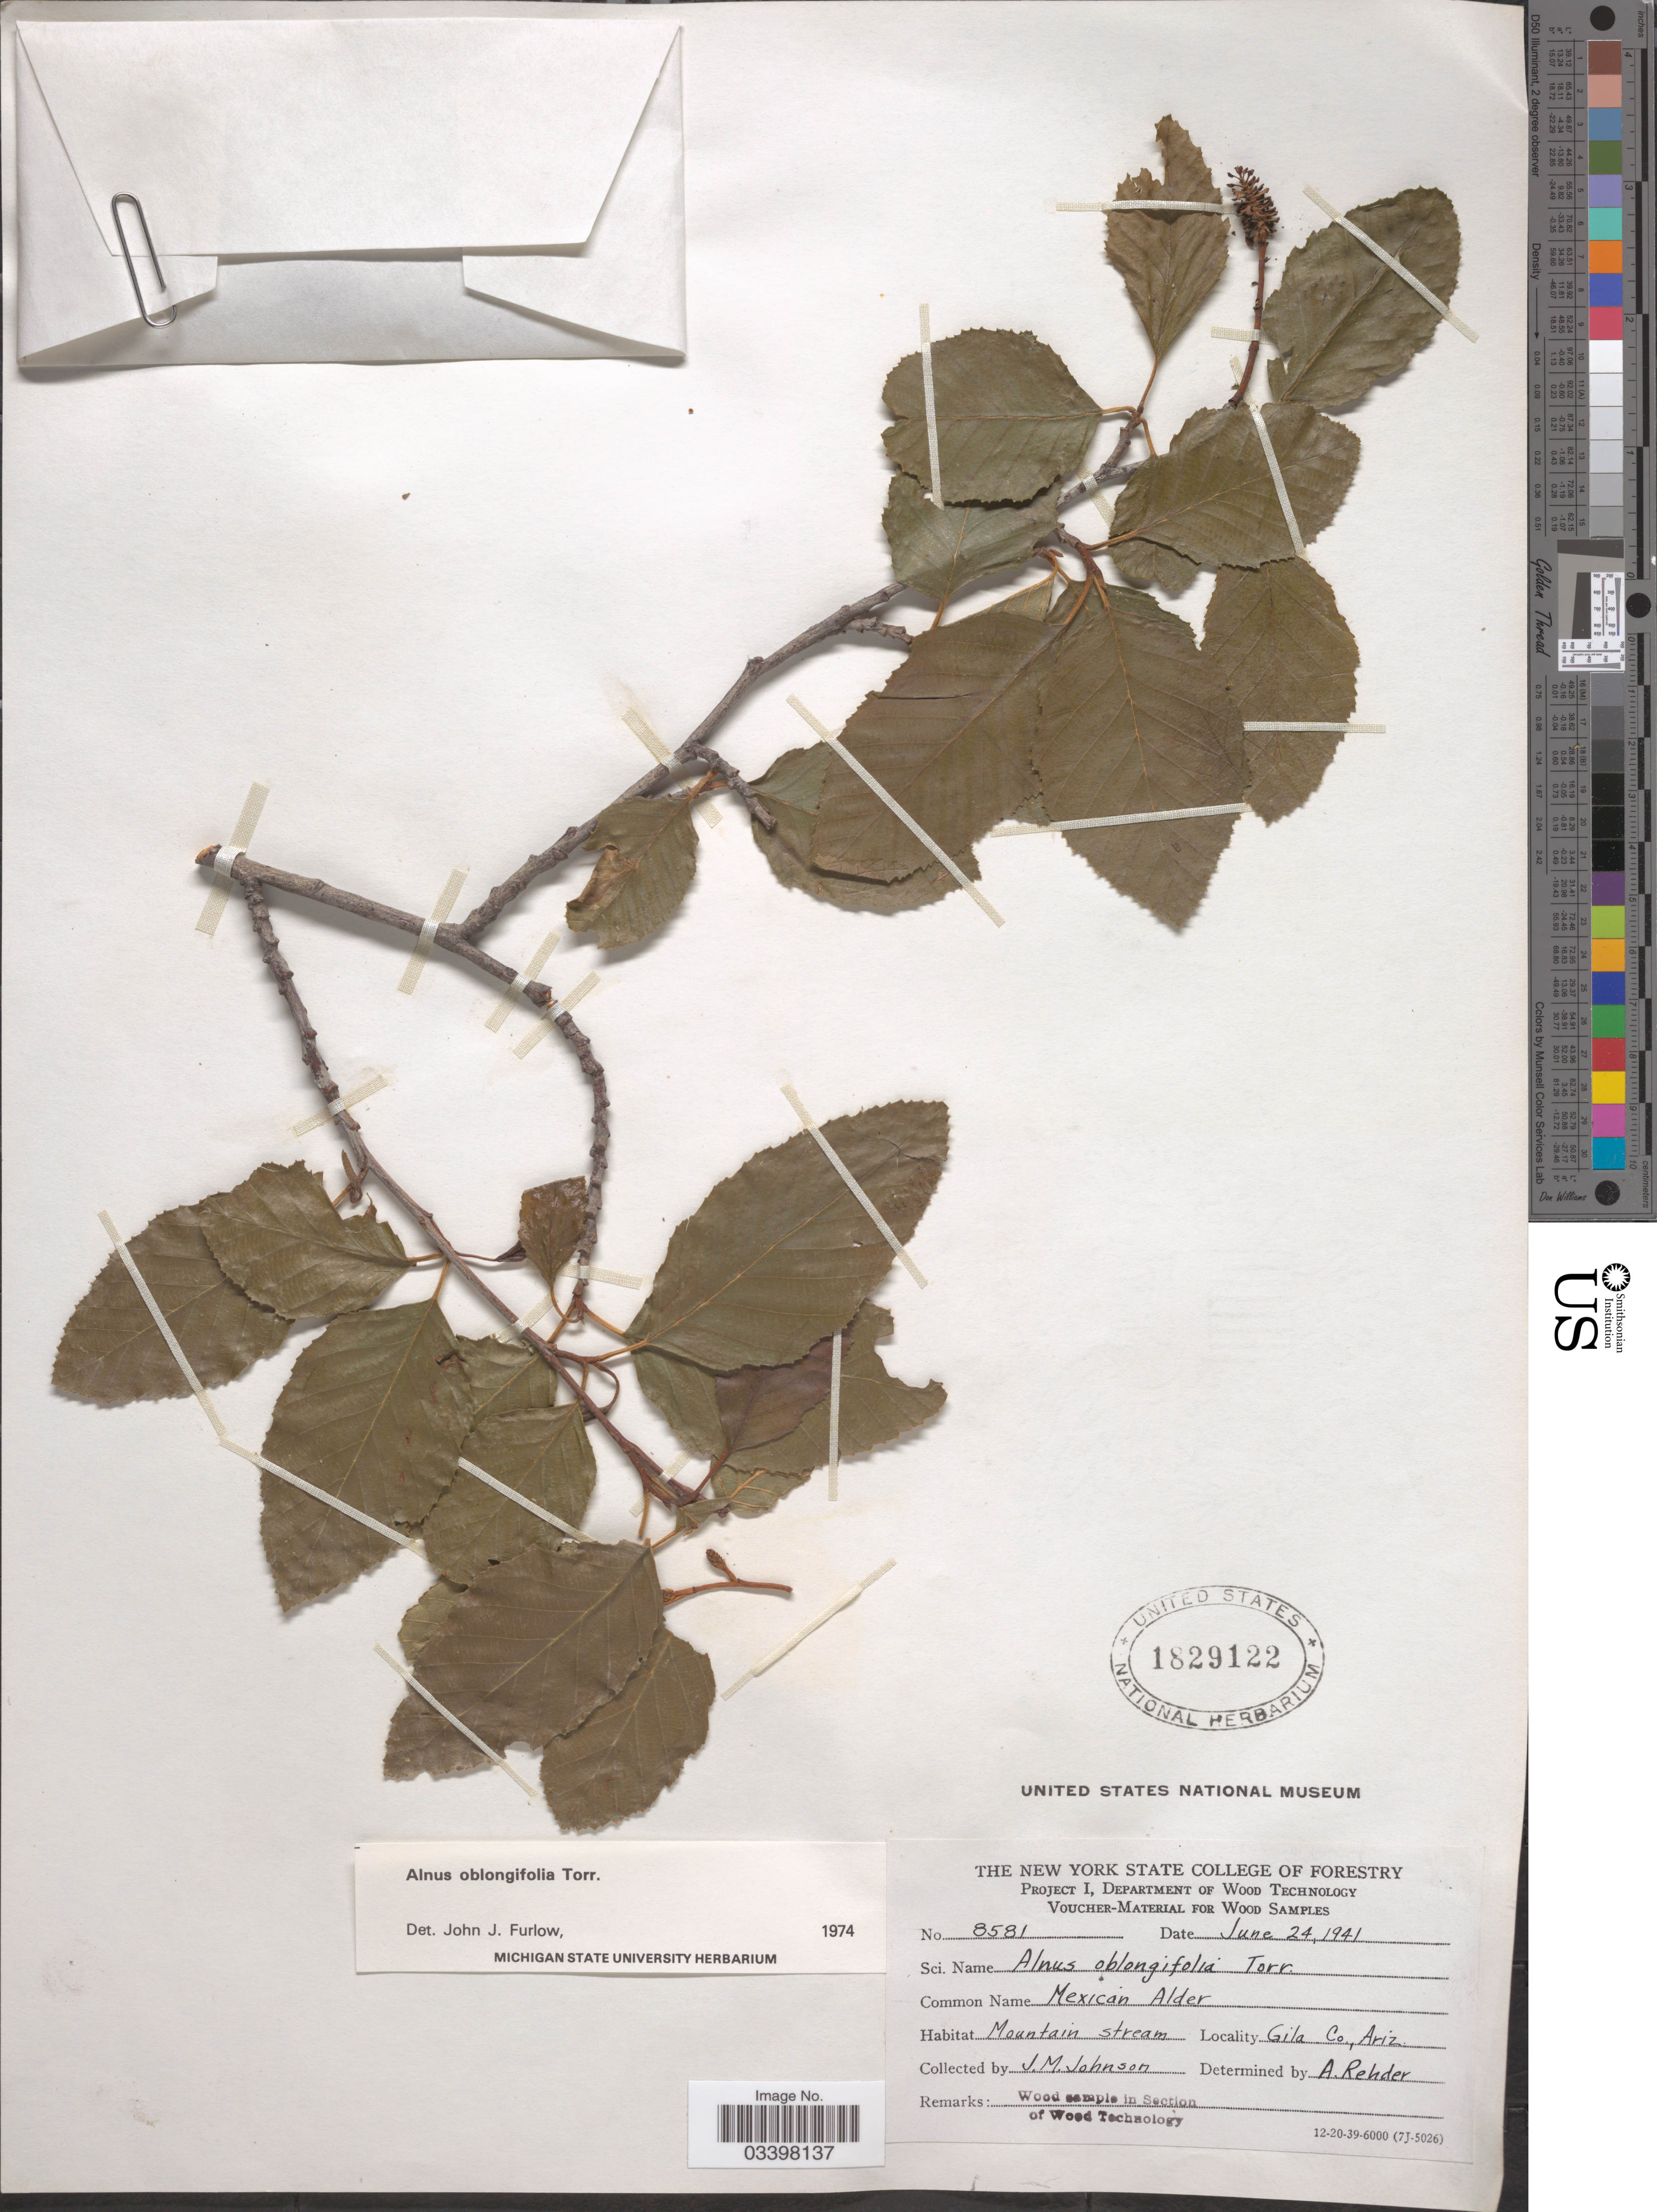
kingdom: Plantae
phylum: Tracheophyta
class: Magnoliopsida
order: Fagales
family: Betulaceae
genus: Alnus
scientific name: Alnus oblongifolia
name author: Torr. in Emory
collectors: J. M. Johnson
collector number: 8581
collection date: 1941-06-24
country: United States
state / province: Arizona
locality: Gila Co. Mountain stream.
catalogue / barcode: US 1829122